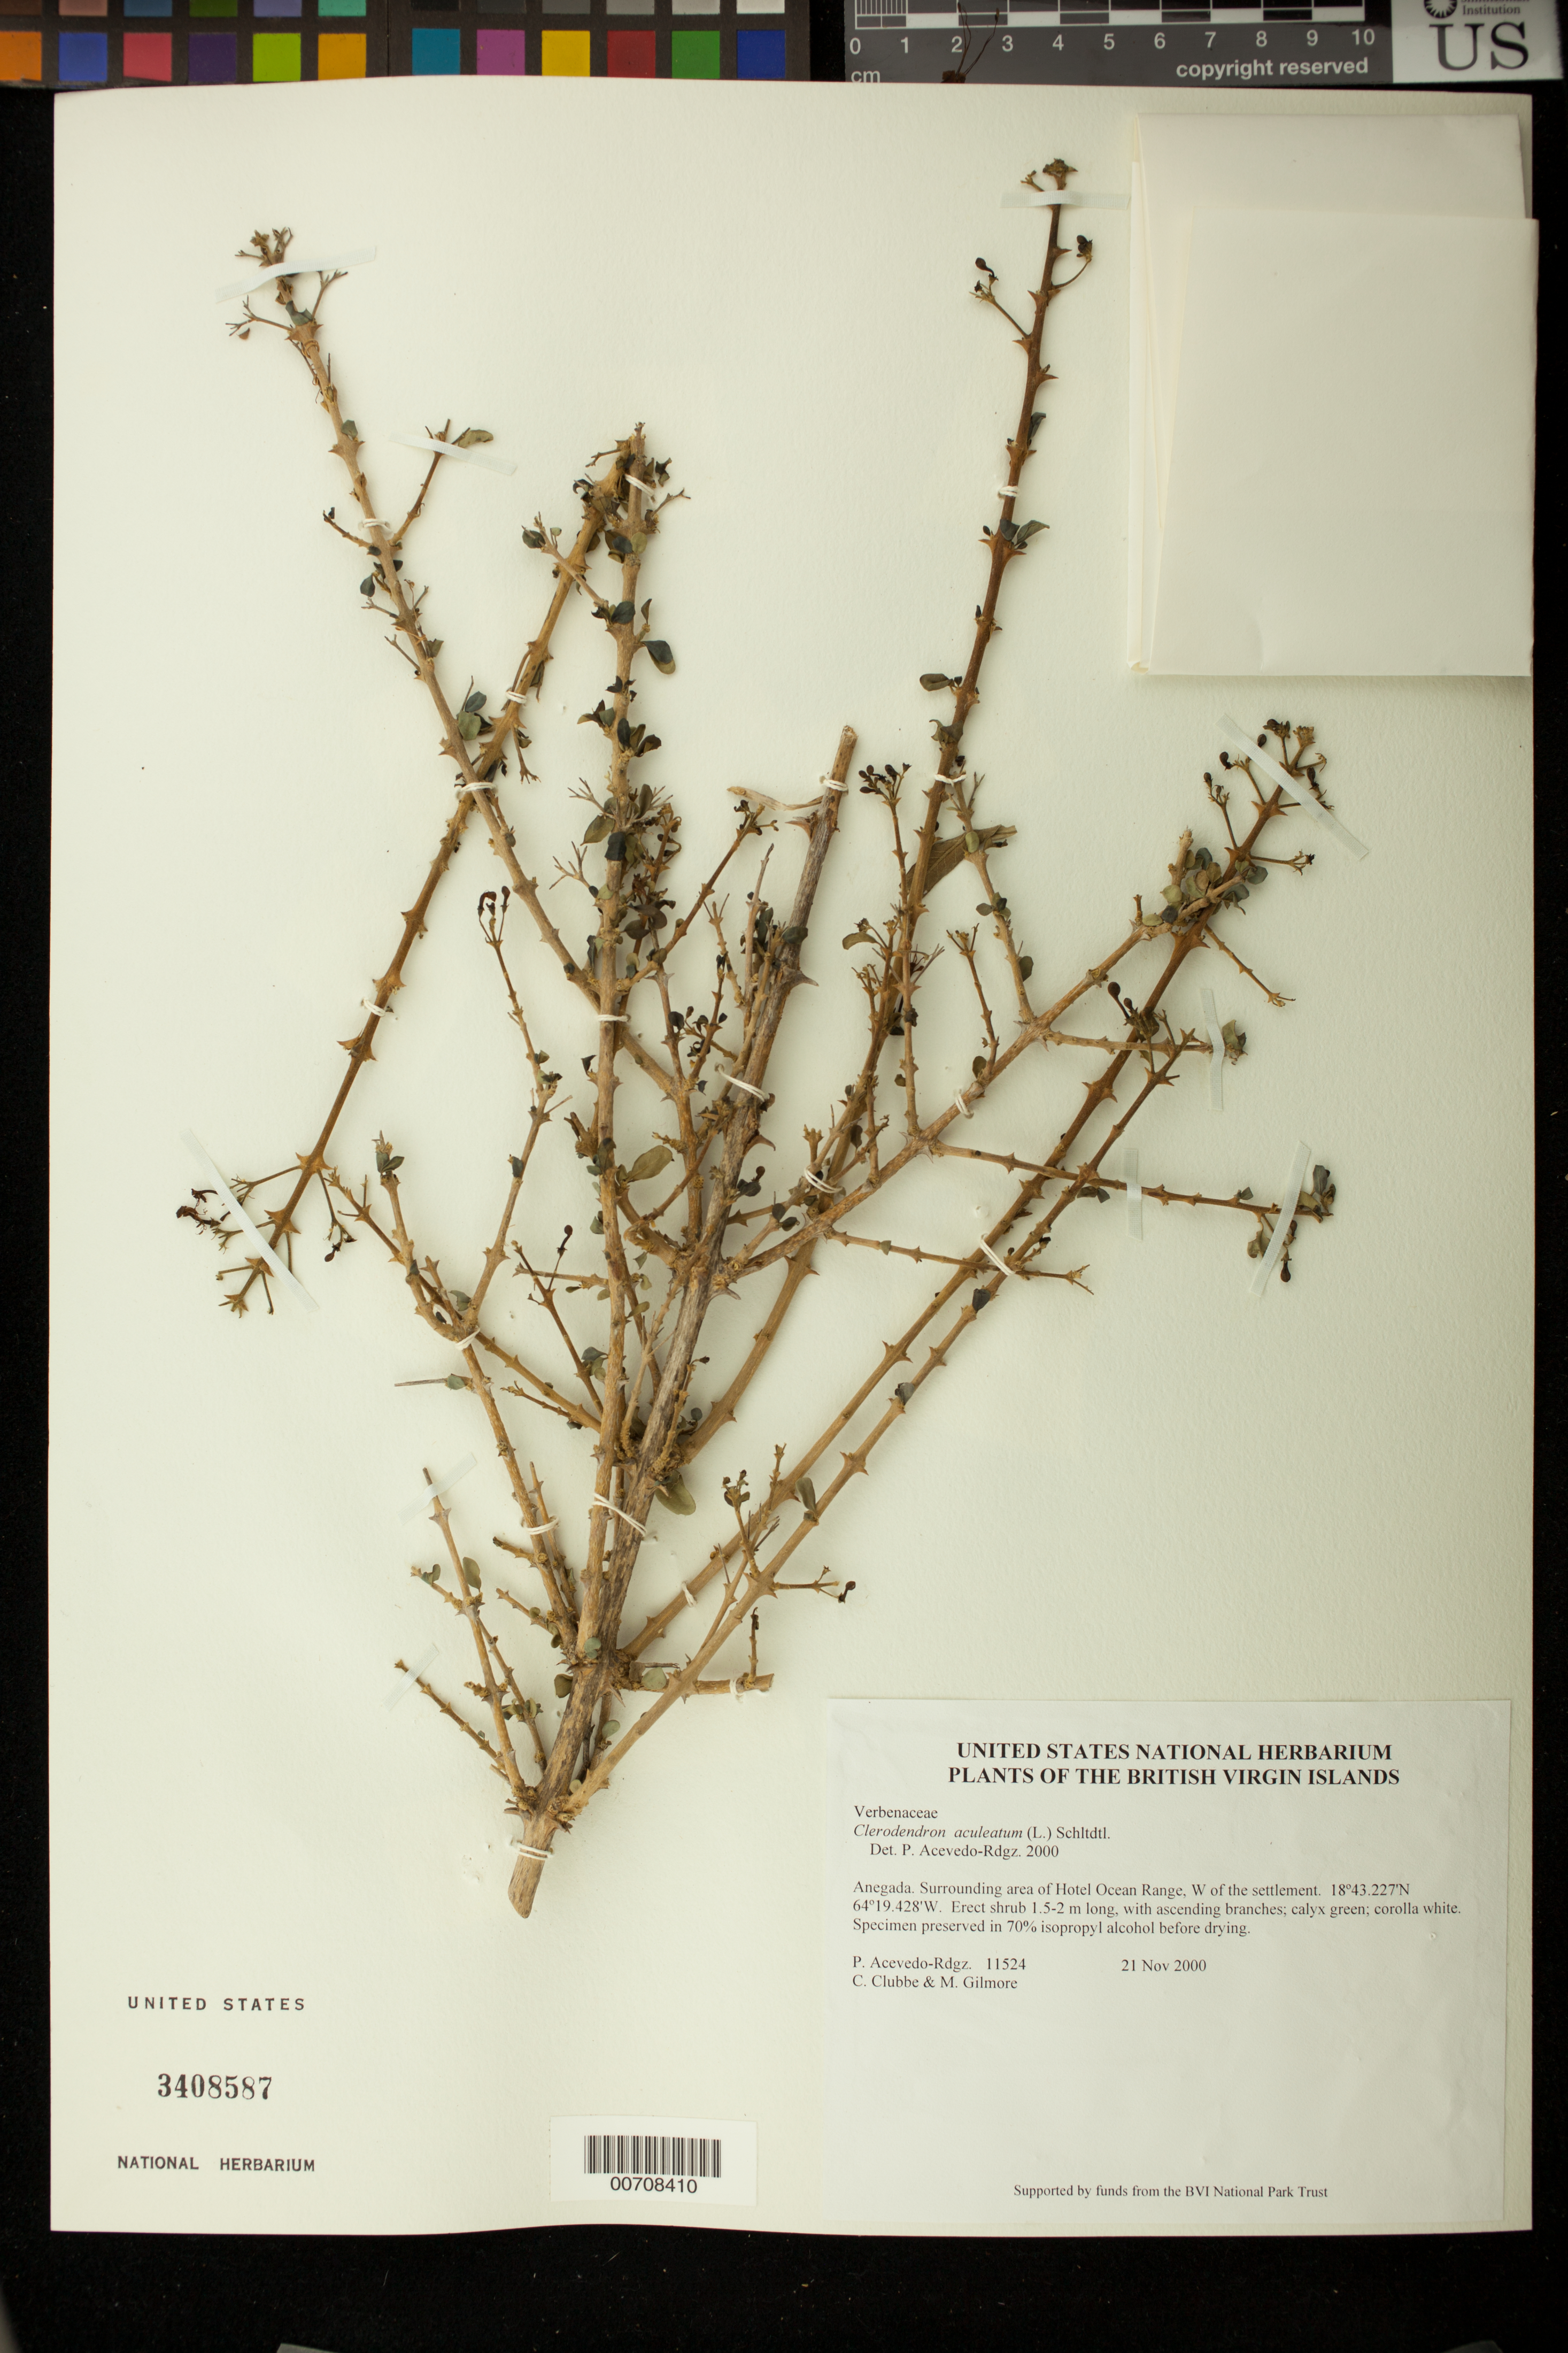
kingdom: Plantae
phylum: Tracheophyta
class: Magnoliopsida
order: Lamiales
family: Lamiaceae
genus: Clerodendrum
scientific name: Clerodendrum aculeatum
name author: (L.) Schltdl.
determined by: Acevedo-Rodríguez, P., (BOT), Smithsonian Institution - National Museum of Natural History (UNITED STATES)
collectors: P. Acevedo-Rodr., C. Clubbe & M. Gilmore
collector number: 11524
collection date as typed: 21 Nov 2000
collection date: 2000-11-21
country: British Virgin Islands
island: Anegada I.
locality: Surrounding area of Hotel Ocean Range, W of the settlement.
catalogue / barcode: US 3408587